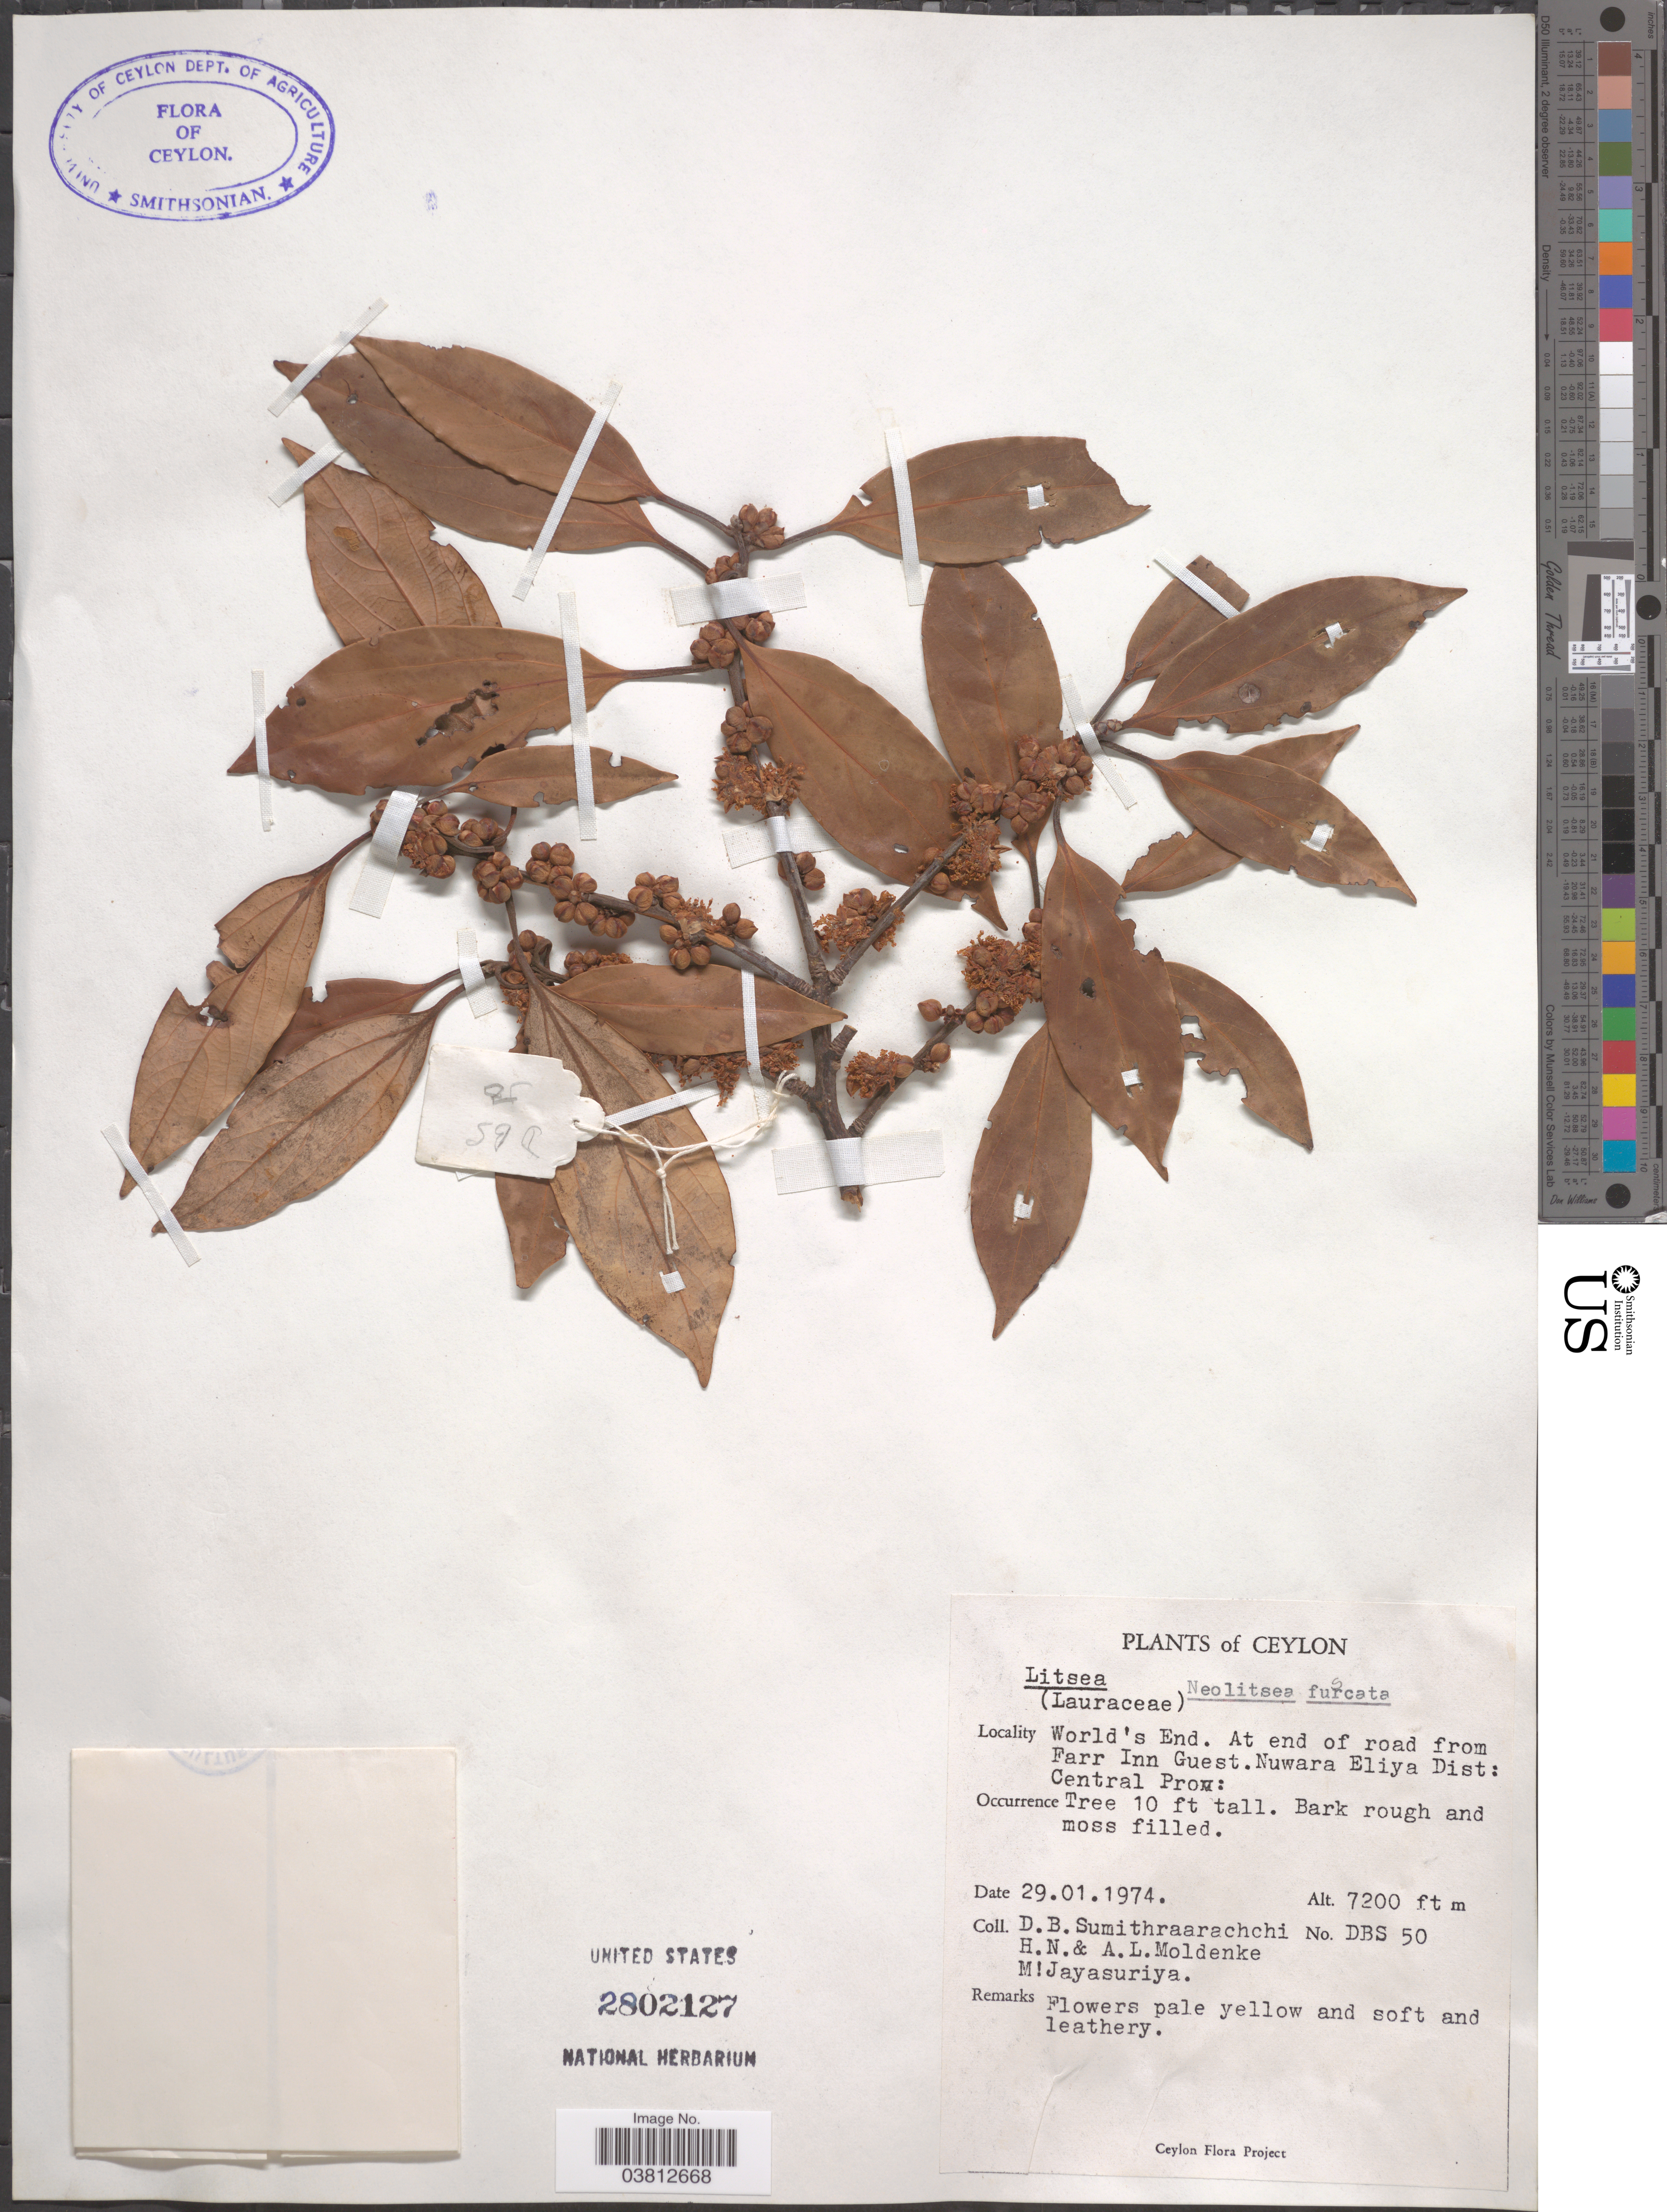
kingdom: Plantae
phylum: Tracheophyta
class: Magnoliopsida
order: Laurales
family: Lauraceae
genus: Neolitsea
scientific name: Neolitsea fuscata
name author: (Thwaites) Alston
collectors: D. B. Sumithraarachchi, H. N. Moldenke, A. L. Moldenke & M. Jayasuriya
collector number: DBS50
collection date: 1974-01-29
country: Sri Lanka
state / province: Central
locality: Ceylon. World's End. At end of road from Farr Inn Guest. Nuwara Eliya Dist: Central Prov:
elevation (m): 2195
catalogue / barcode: US 2802127